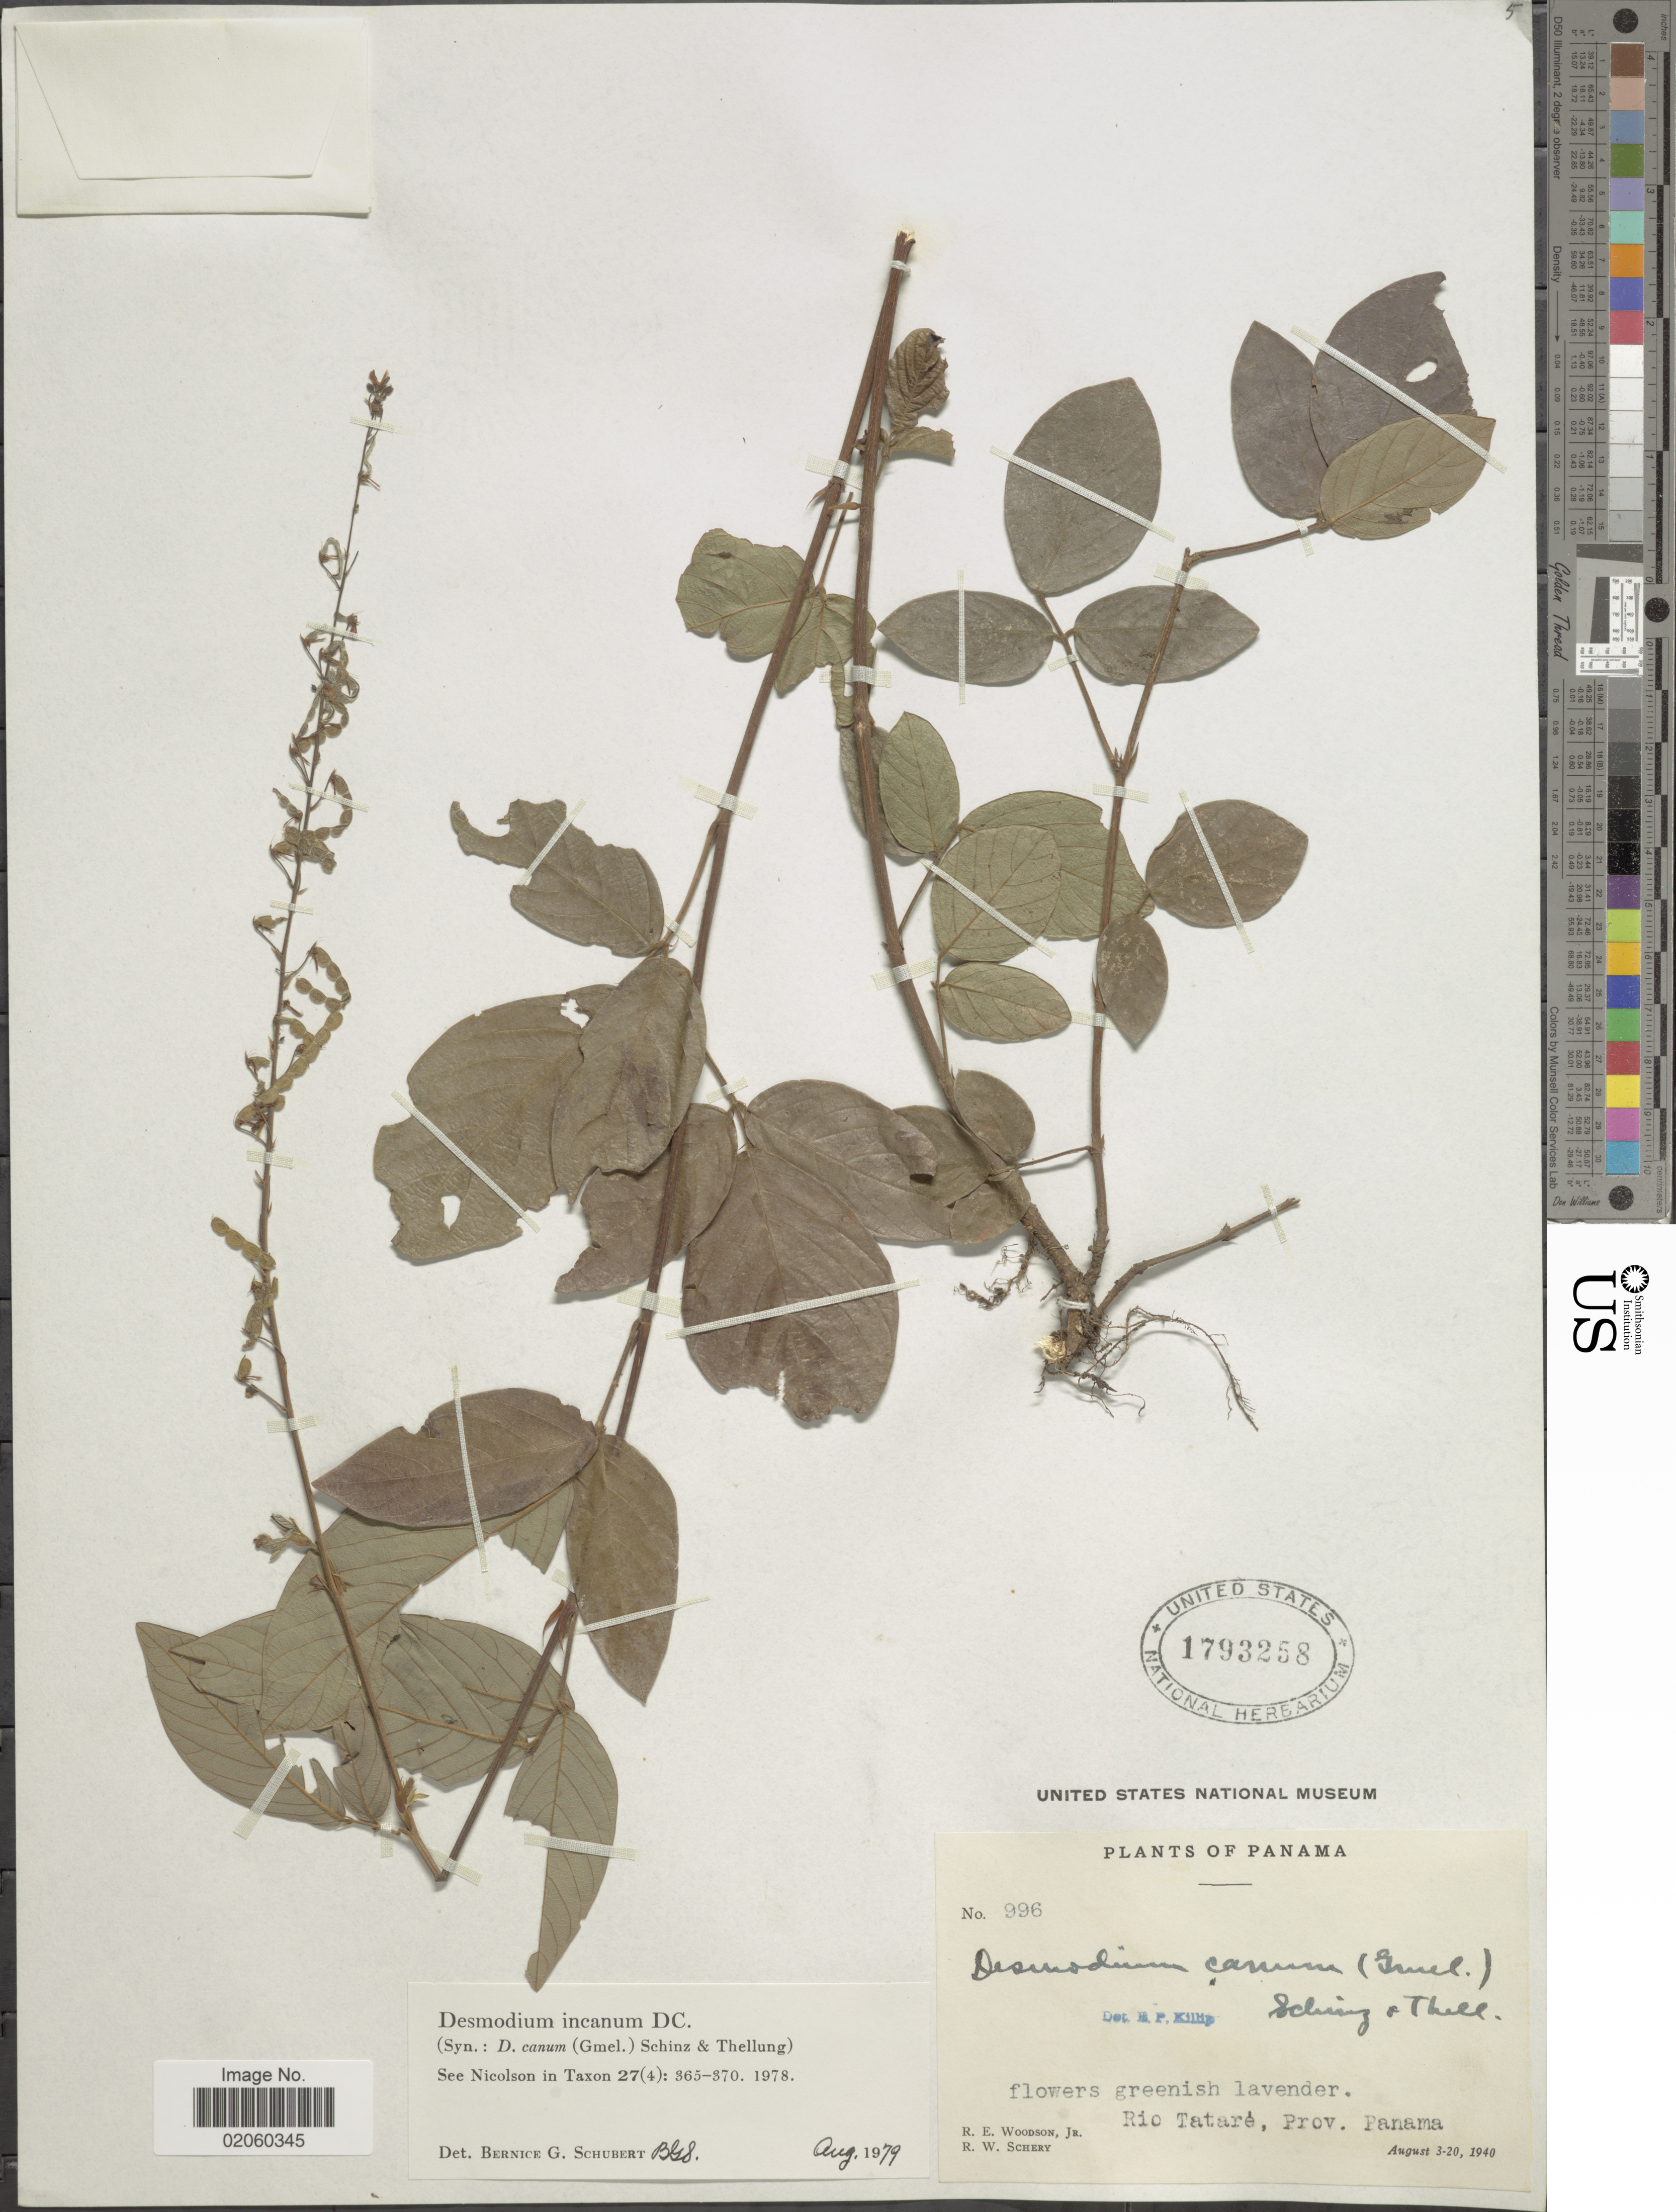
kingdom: Plantae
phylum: Tracheophyta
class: Magnoliopsida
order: Fabales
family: Fabaceae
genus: Desmodium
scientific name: Desmodium incanum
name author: (Sw.) DC.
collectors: R. E. Woodson & R. W. Schery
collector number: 996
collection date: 1940-08-03/1940-08-20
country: Panama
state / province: Panamá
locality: Rio Tatare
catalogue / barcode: US 1793258